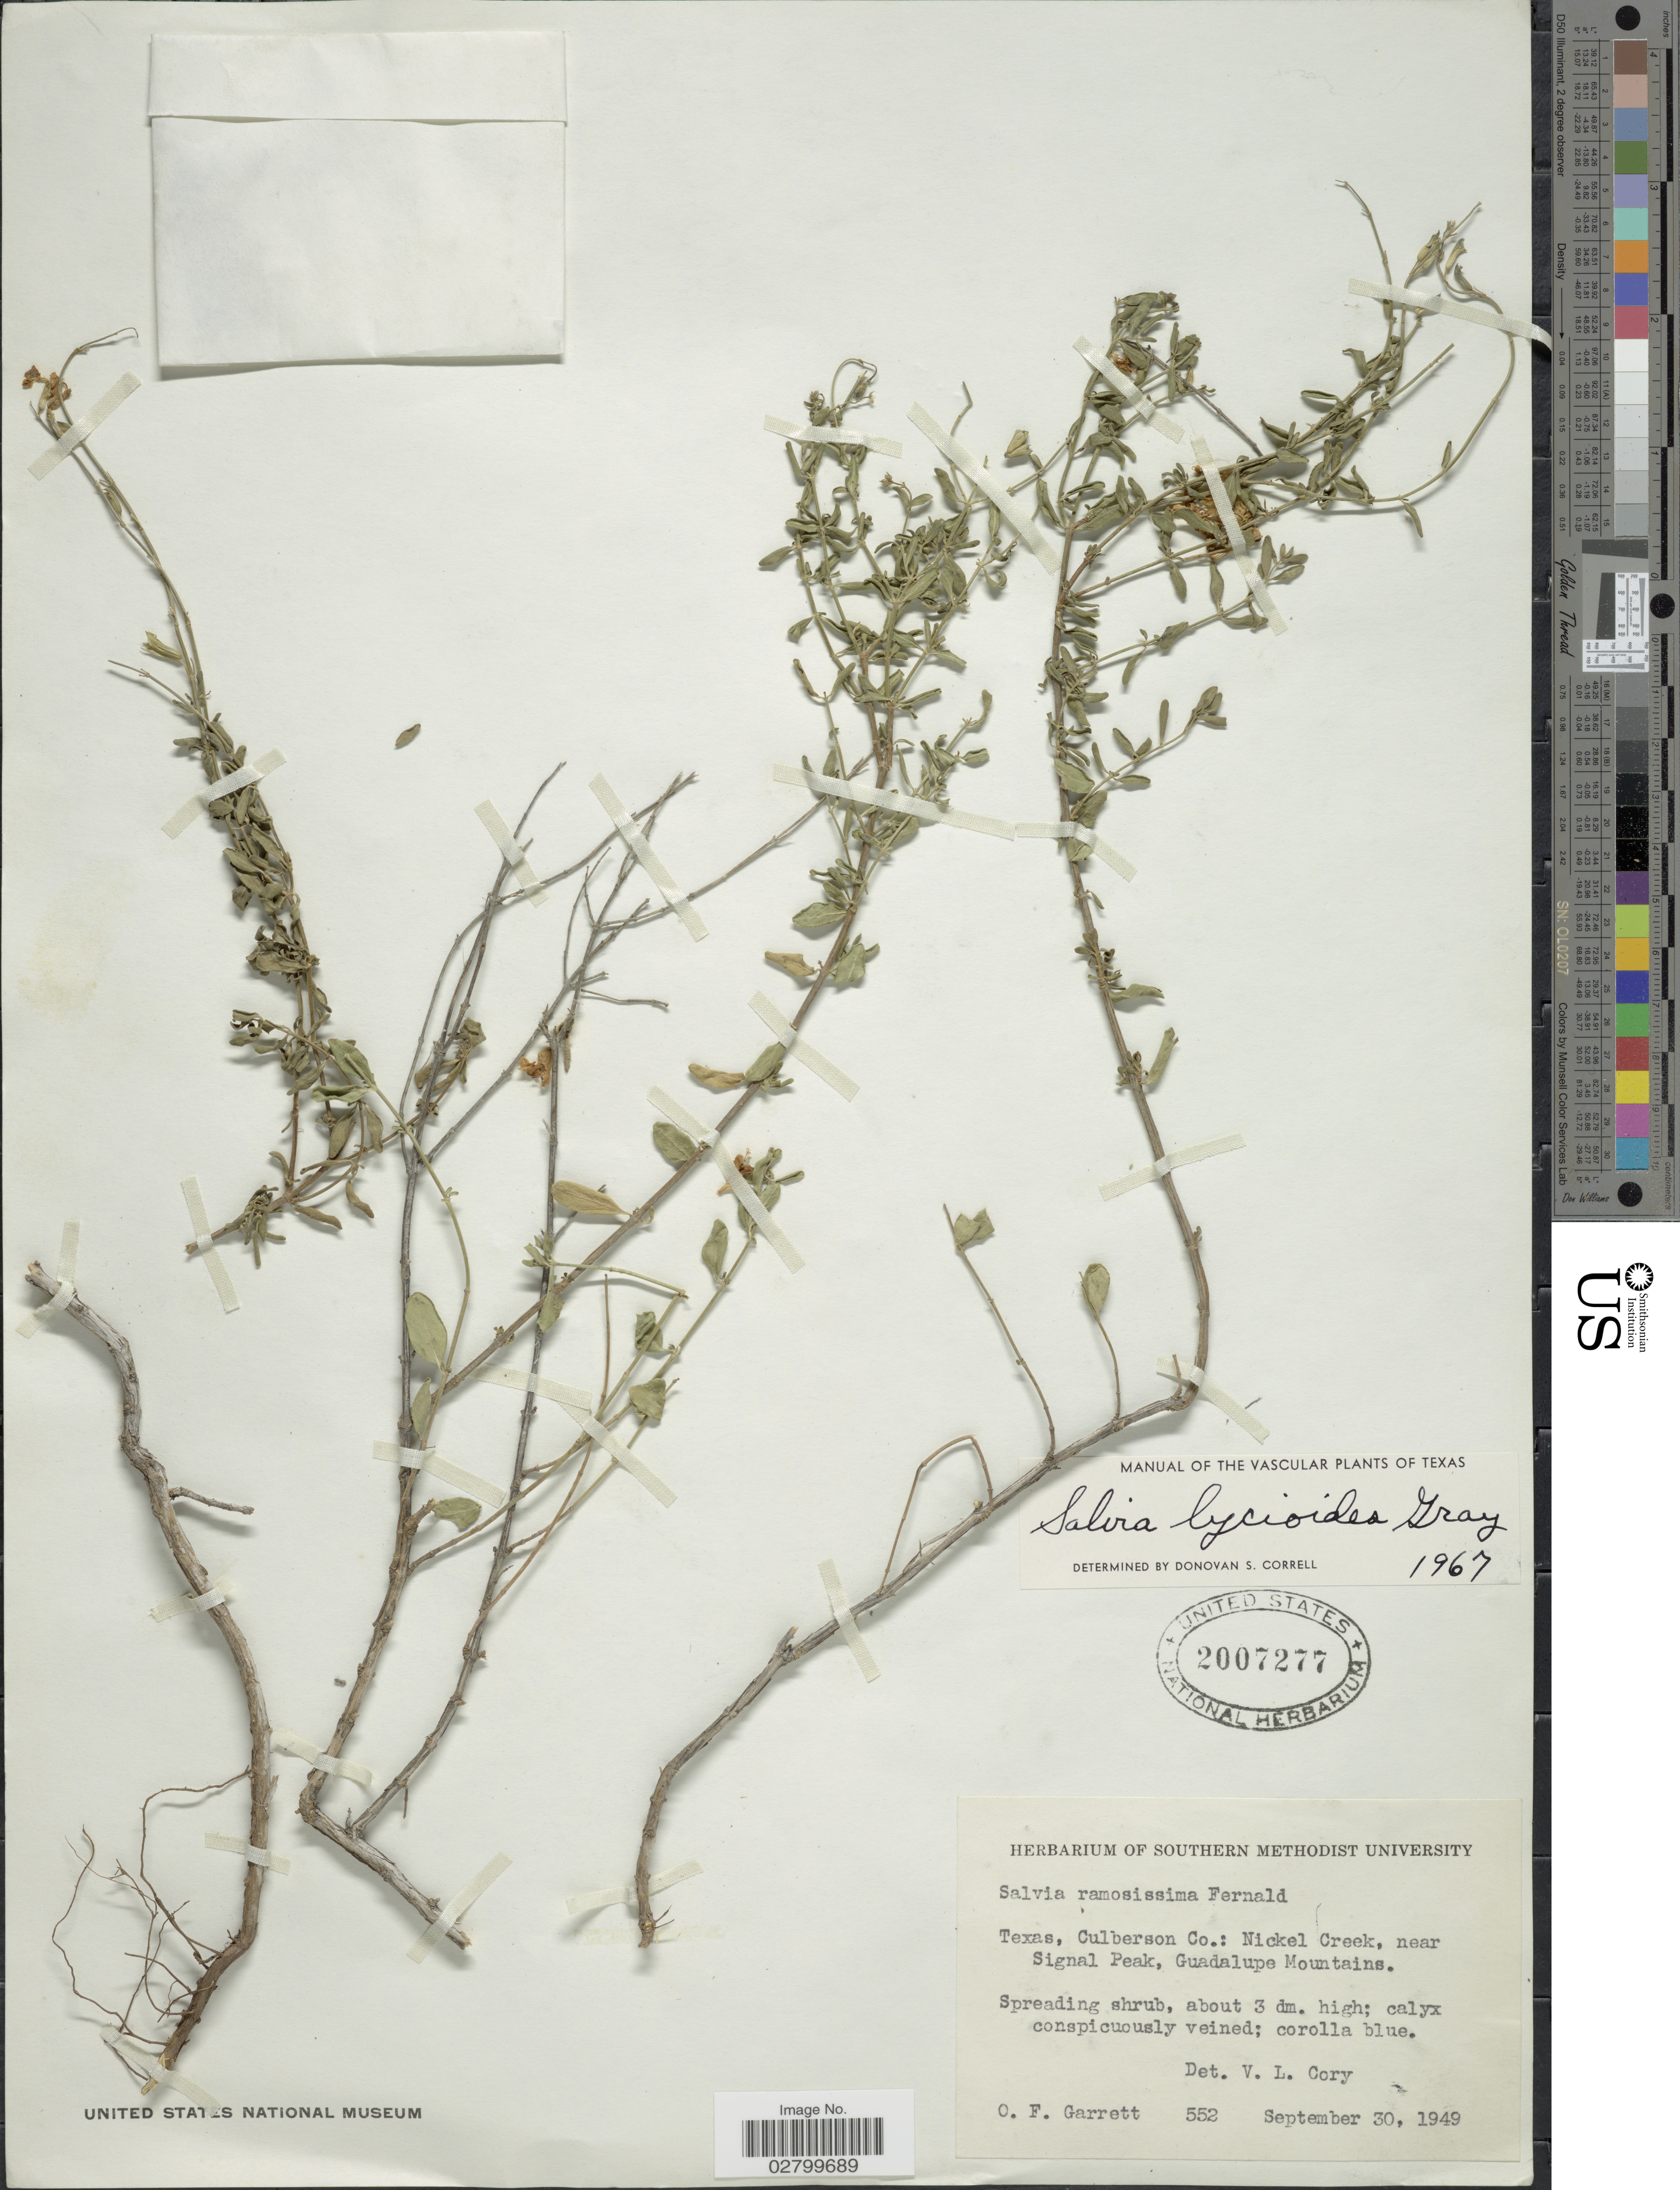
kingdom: Plantae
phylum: Tracheophyta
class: Magnoliopsida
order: Lamiales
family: Lamiaceae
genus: Salvia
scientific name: Salvia lycioides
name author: A. Gray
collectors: O. Garrett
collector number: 552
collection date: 1949-09-30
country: United States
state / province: Texas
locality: Texas, Culberson Co.: Nickel Creek, near Signal Peak, Guadalupe Mountains.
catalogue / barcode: US 2007277